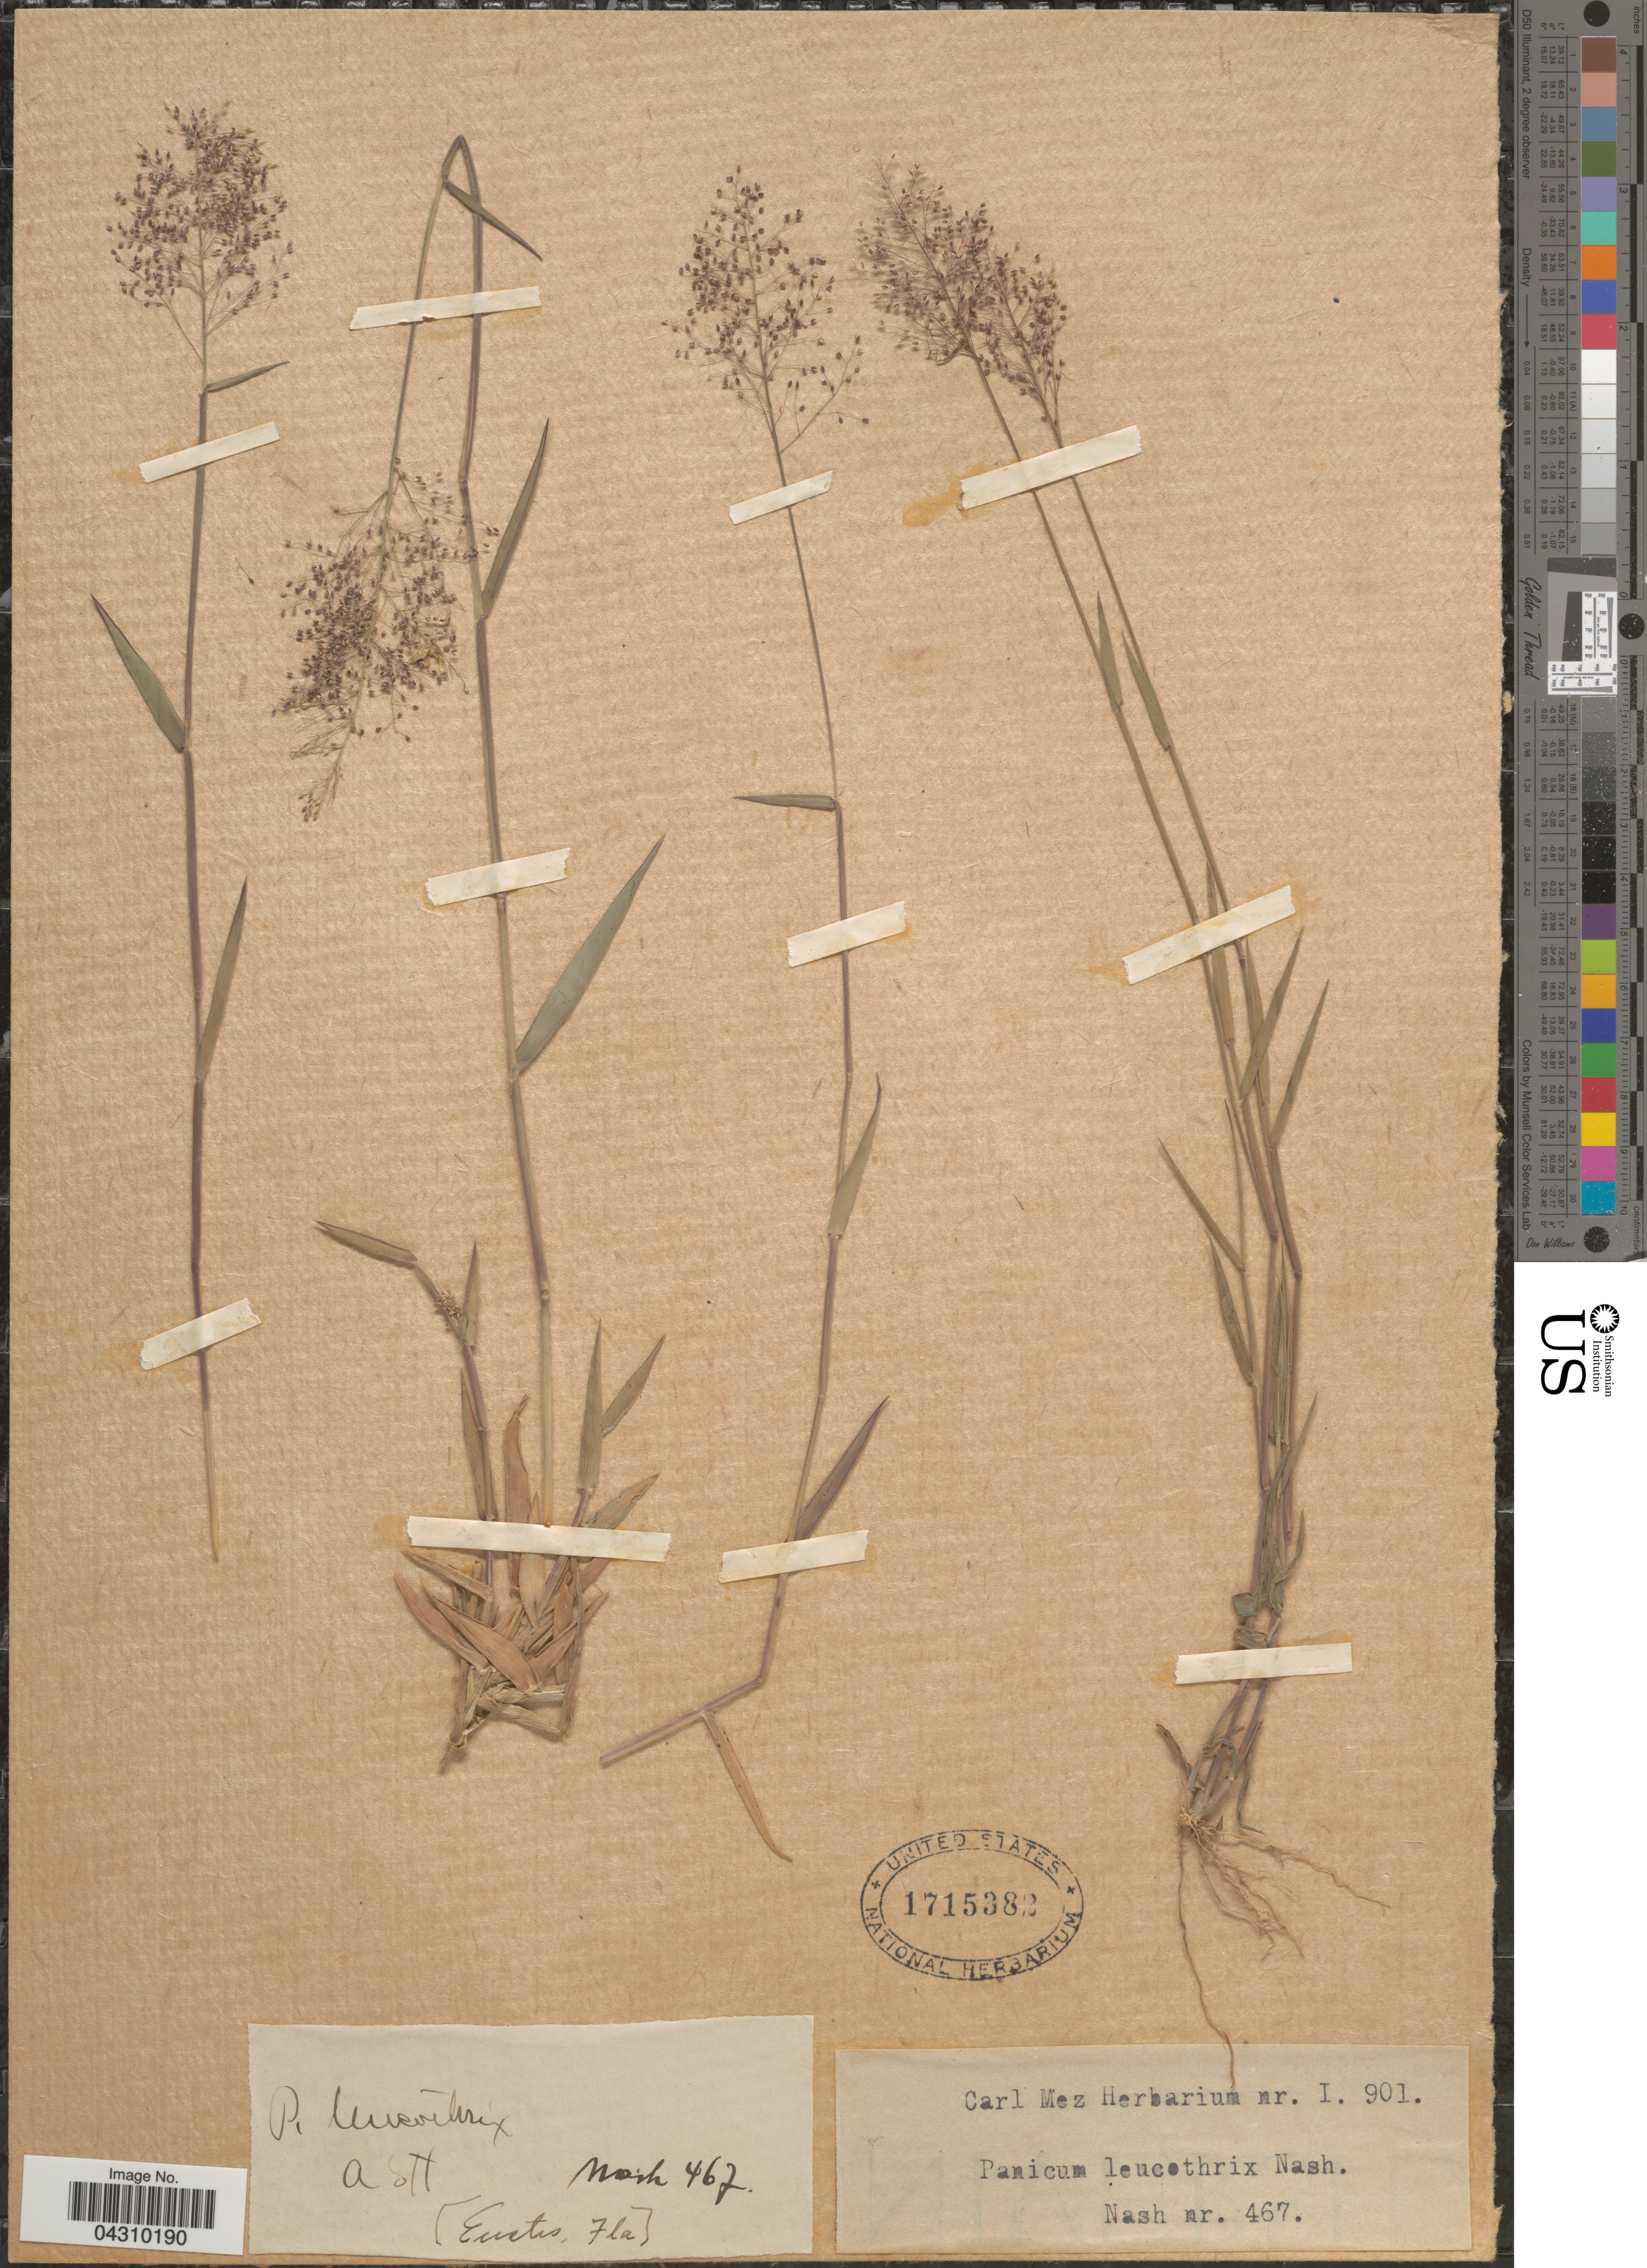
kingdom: Plantae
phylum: Tracheophyta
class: Liliopsida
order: Poales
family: Poaceae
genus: Dichanthelium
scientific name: Dichanthelium acuminatum var. acuminatum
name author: (Sw.) Gould & C.A. Clark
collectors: -- Nash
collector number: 467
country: United States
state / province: Florida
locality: Eustis.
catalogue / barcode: US 1715382